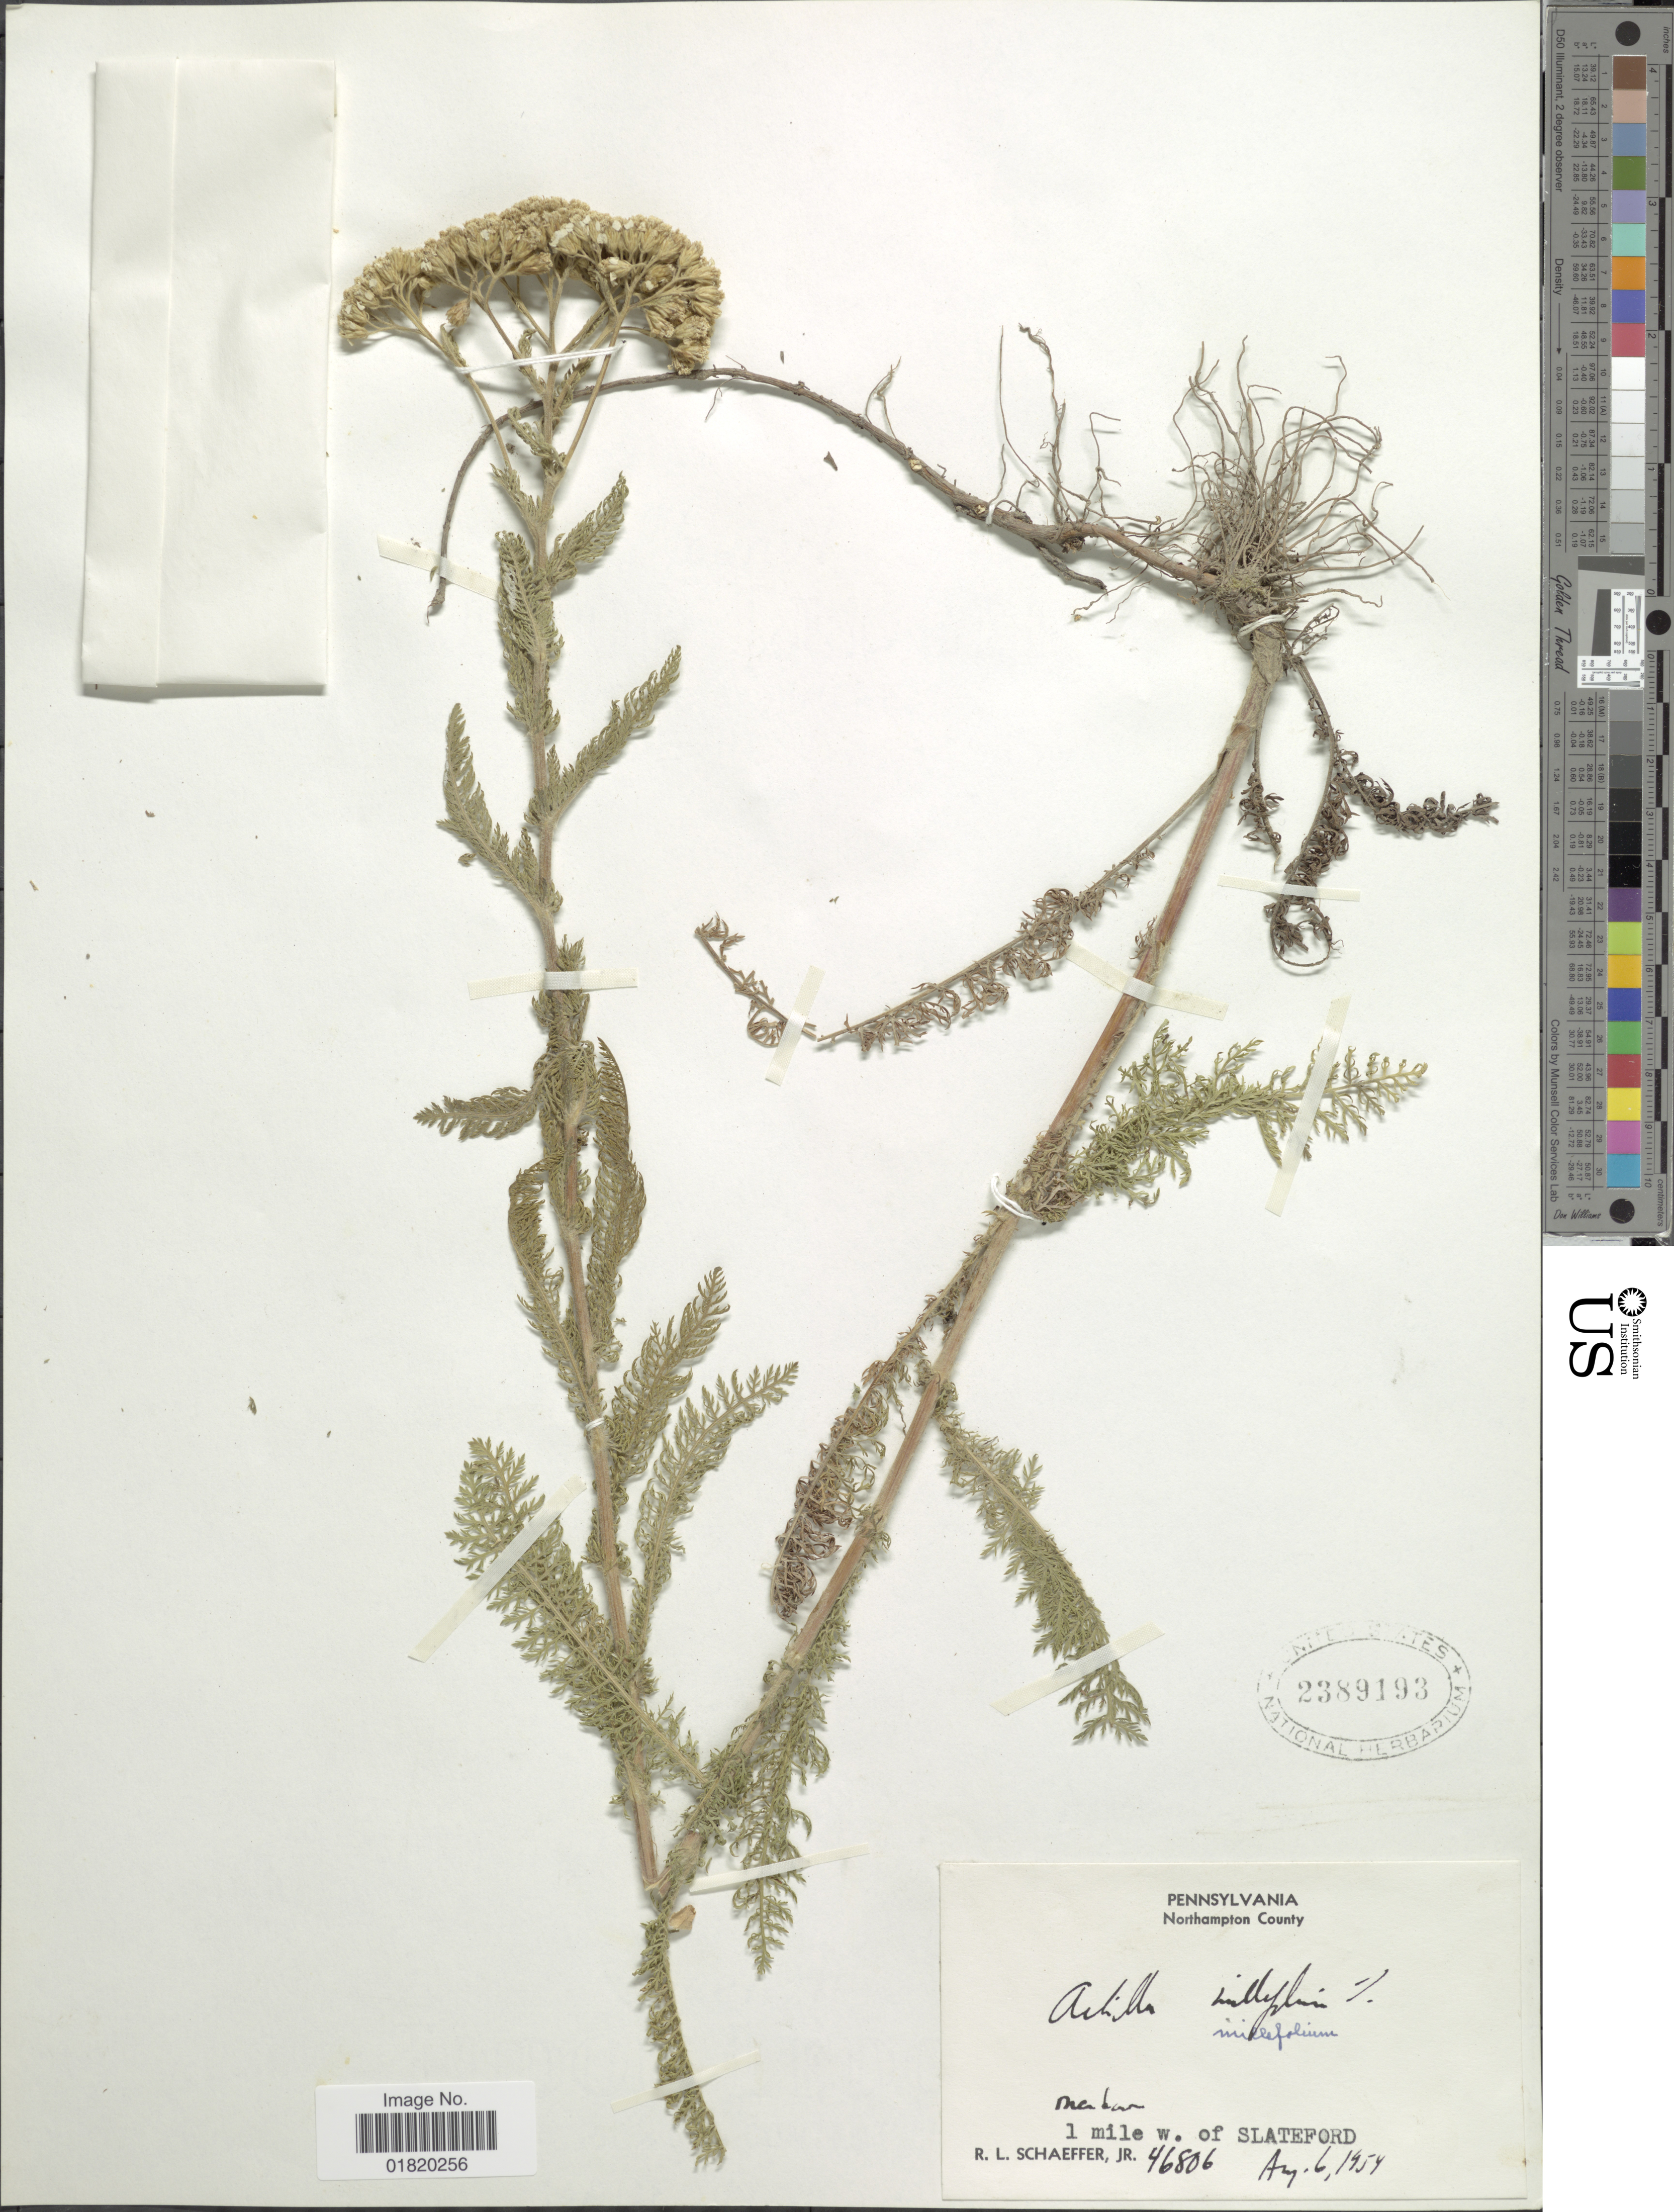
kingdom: Plantae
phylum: Tracheophyta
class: Magnoliopsida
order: Asterales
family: Asteraceae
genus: Achillea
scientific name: Achillea millefolium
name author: L.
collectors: R. L. Schaeffer Jr.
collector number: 46806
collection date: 1954-08-06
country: United States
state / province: Pennsylvania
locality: Northhampton County. 1 mile w. of Slateford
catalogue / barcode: US 2389193